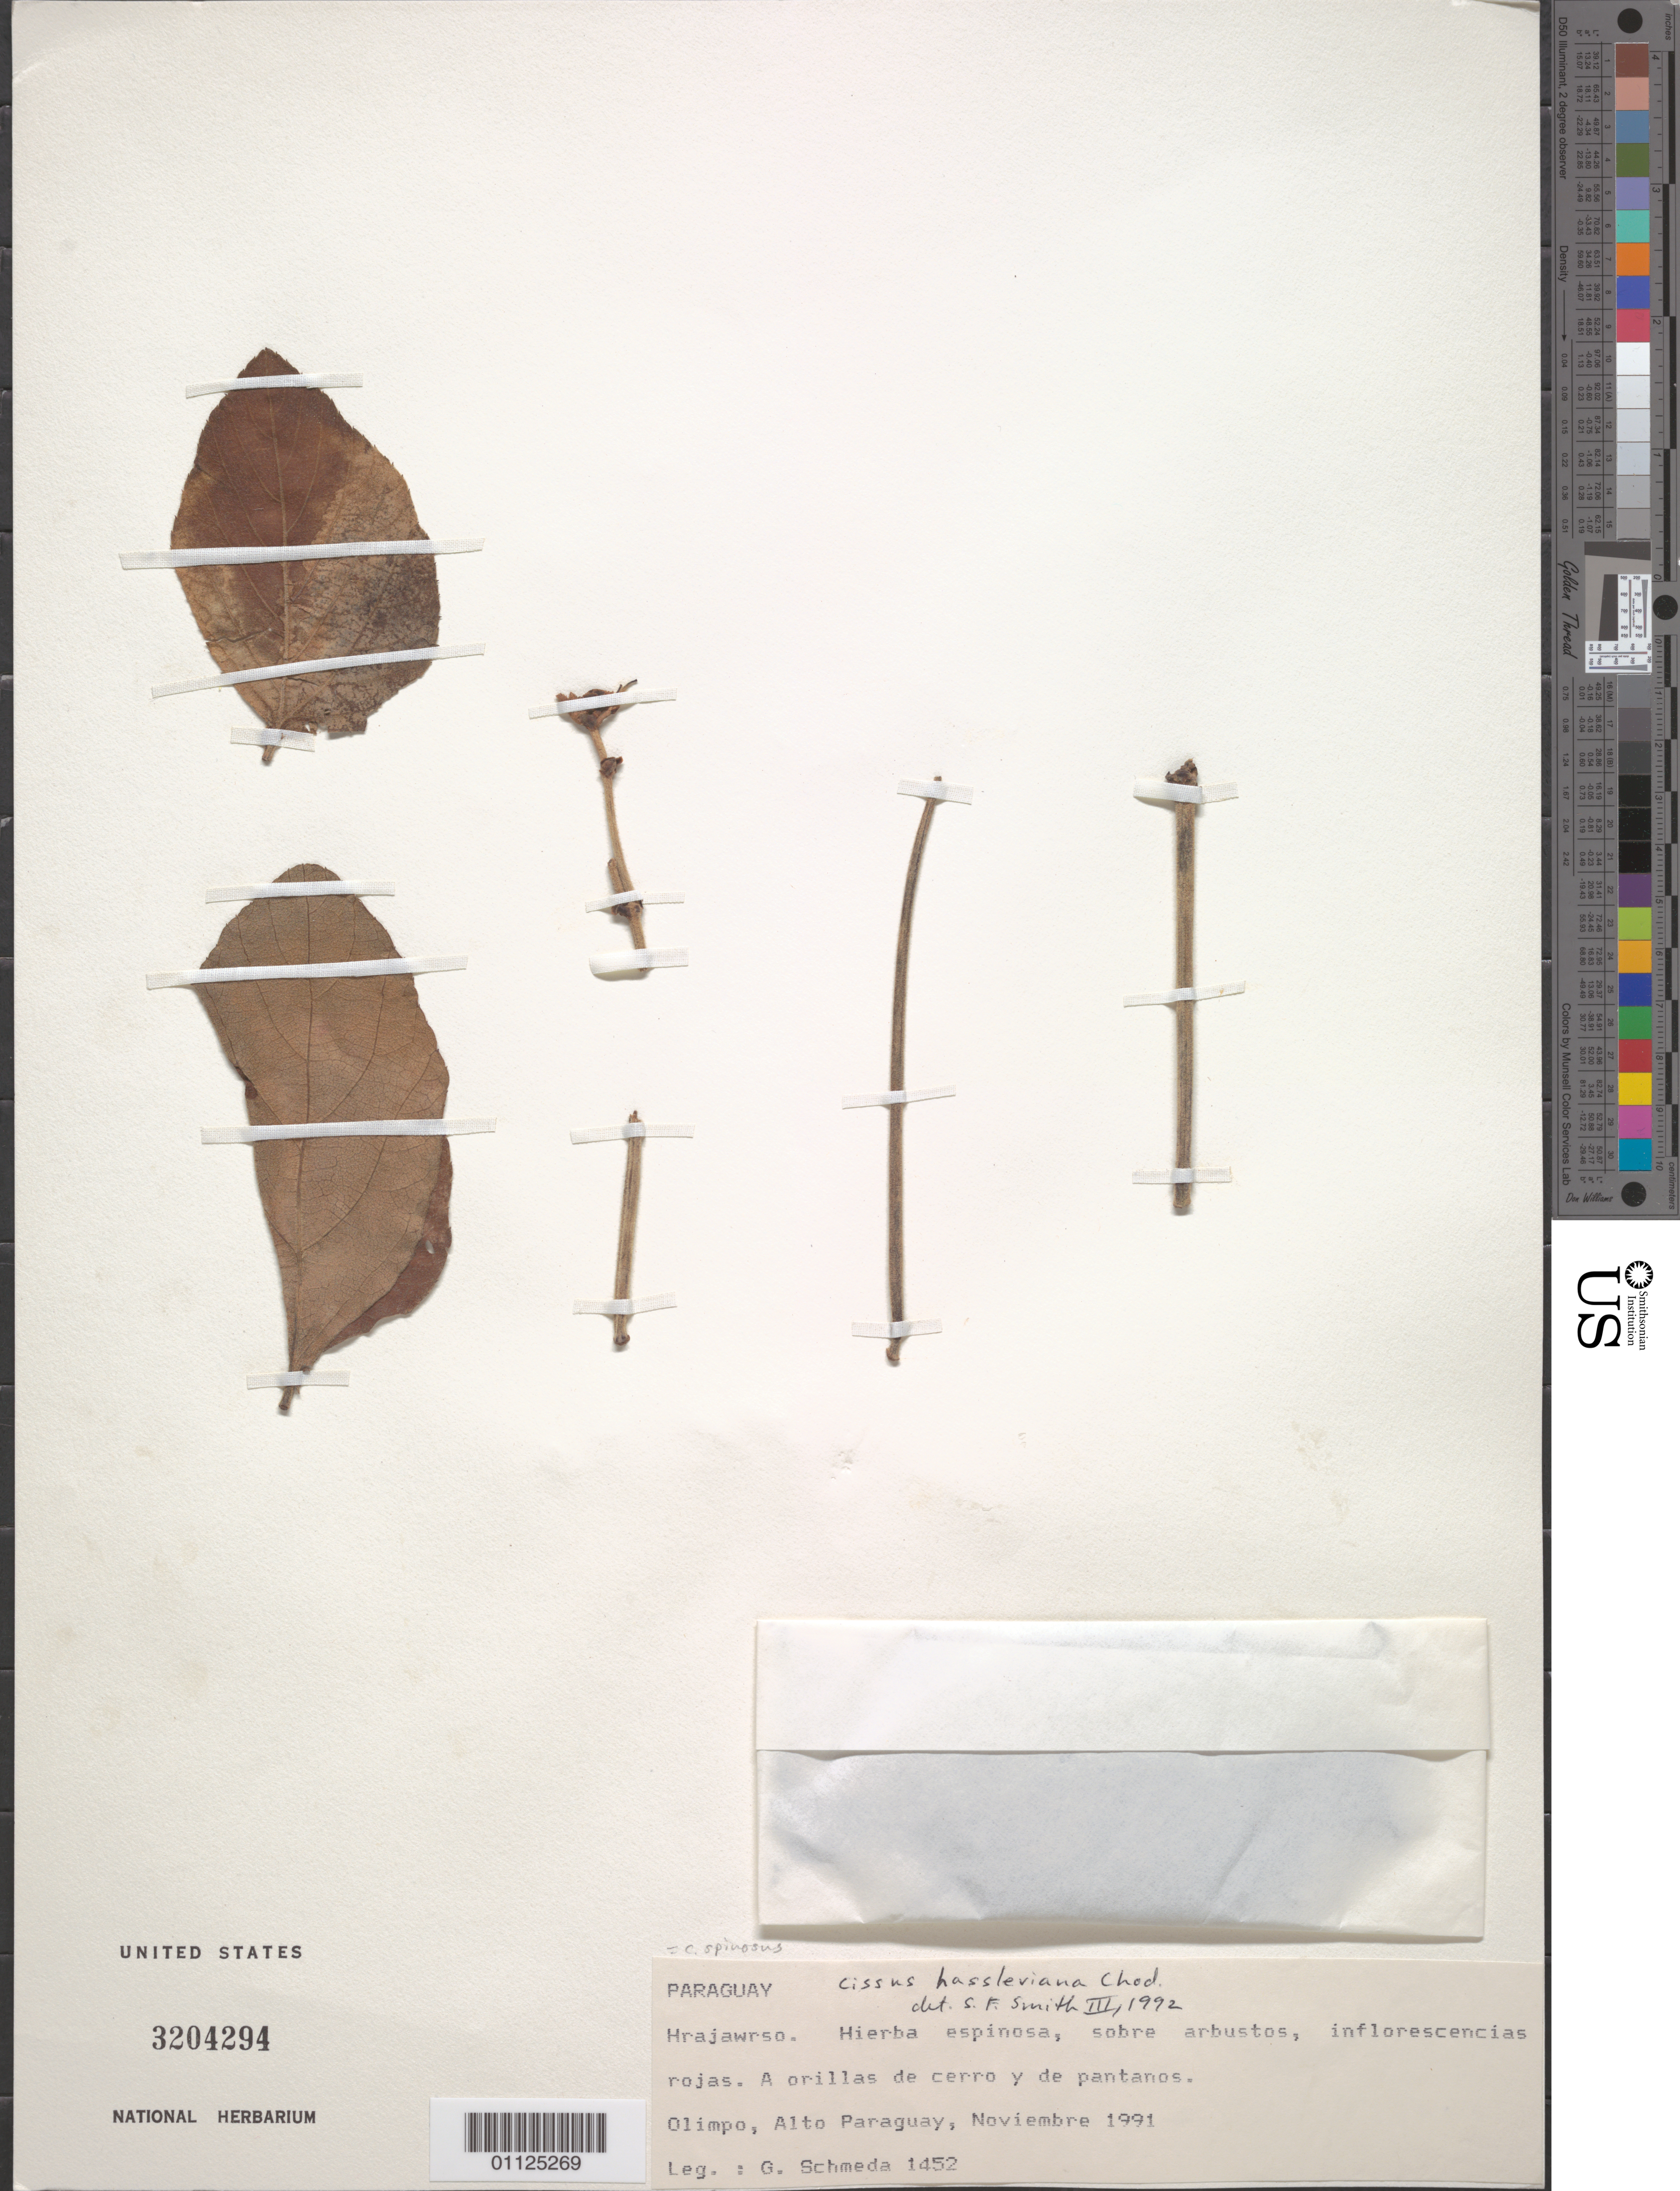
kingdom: Plantae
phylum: Tracheophyta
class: Magnoliopsida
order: Vitales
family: Vitaceae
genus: Cissus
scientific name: Cissus spinosa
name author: Cambess.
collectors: G. Schmeda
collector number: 1452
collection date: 1991-11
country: Paraguay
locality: Olimpo.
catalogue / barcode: US 3204294